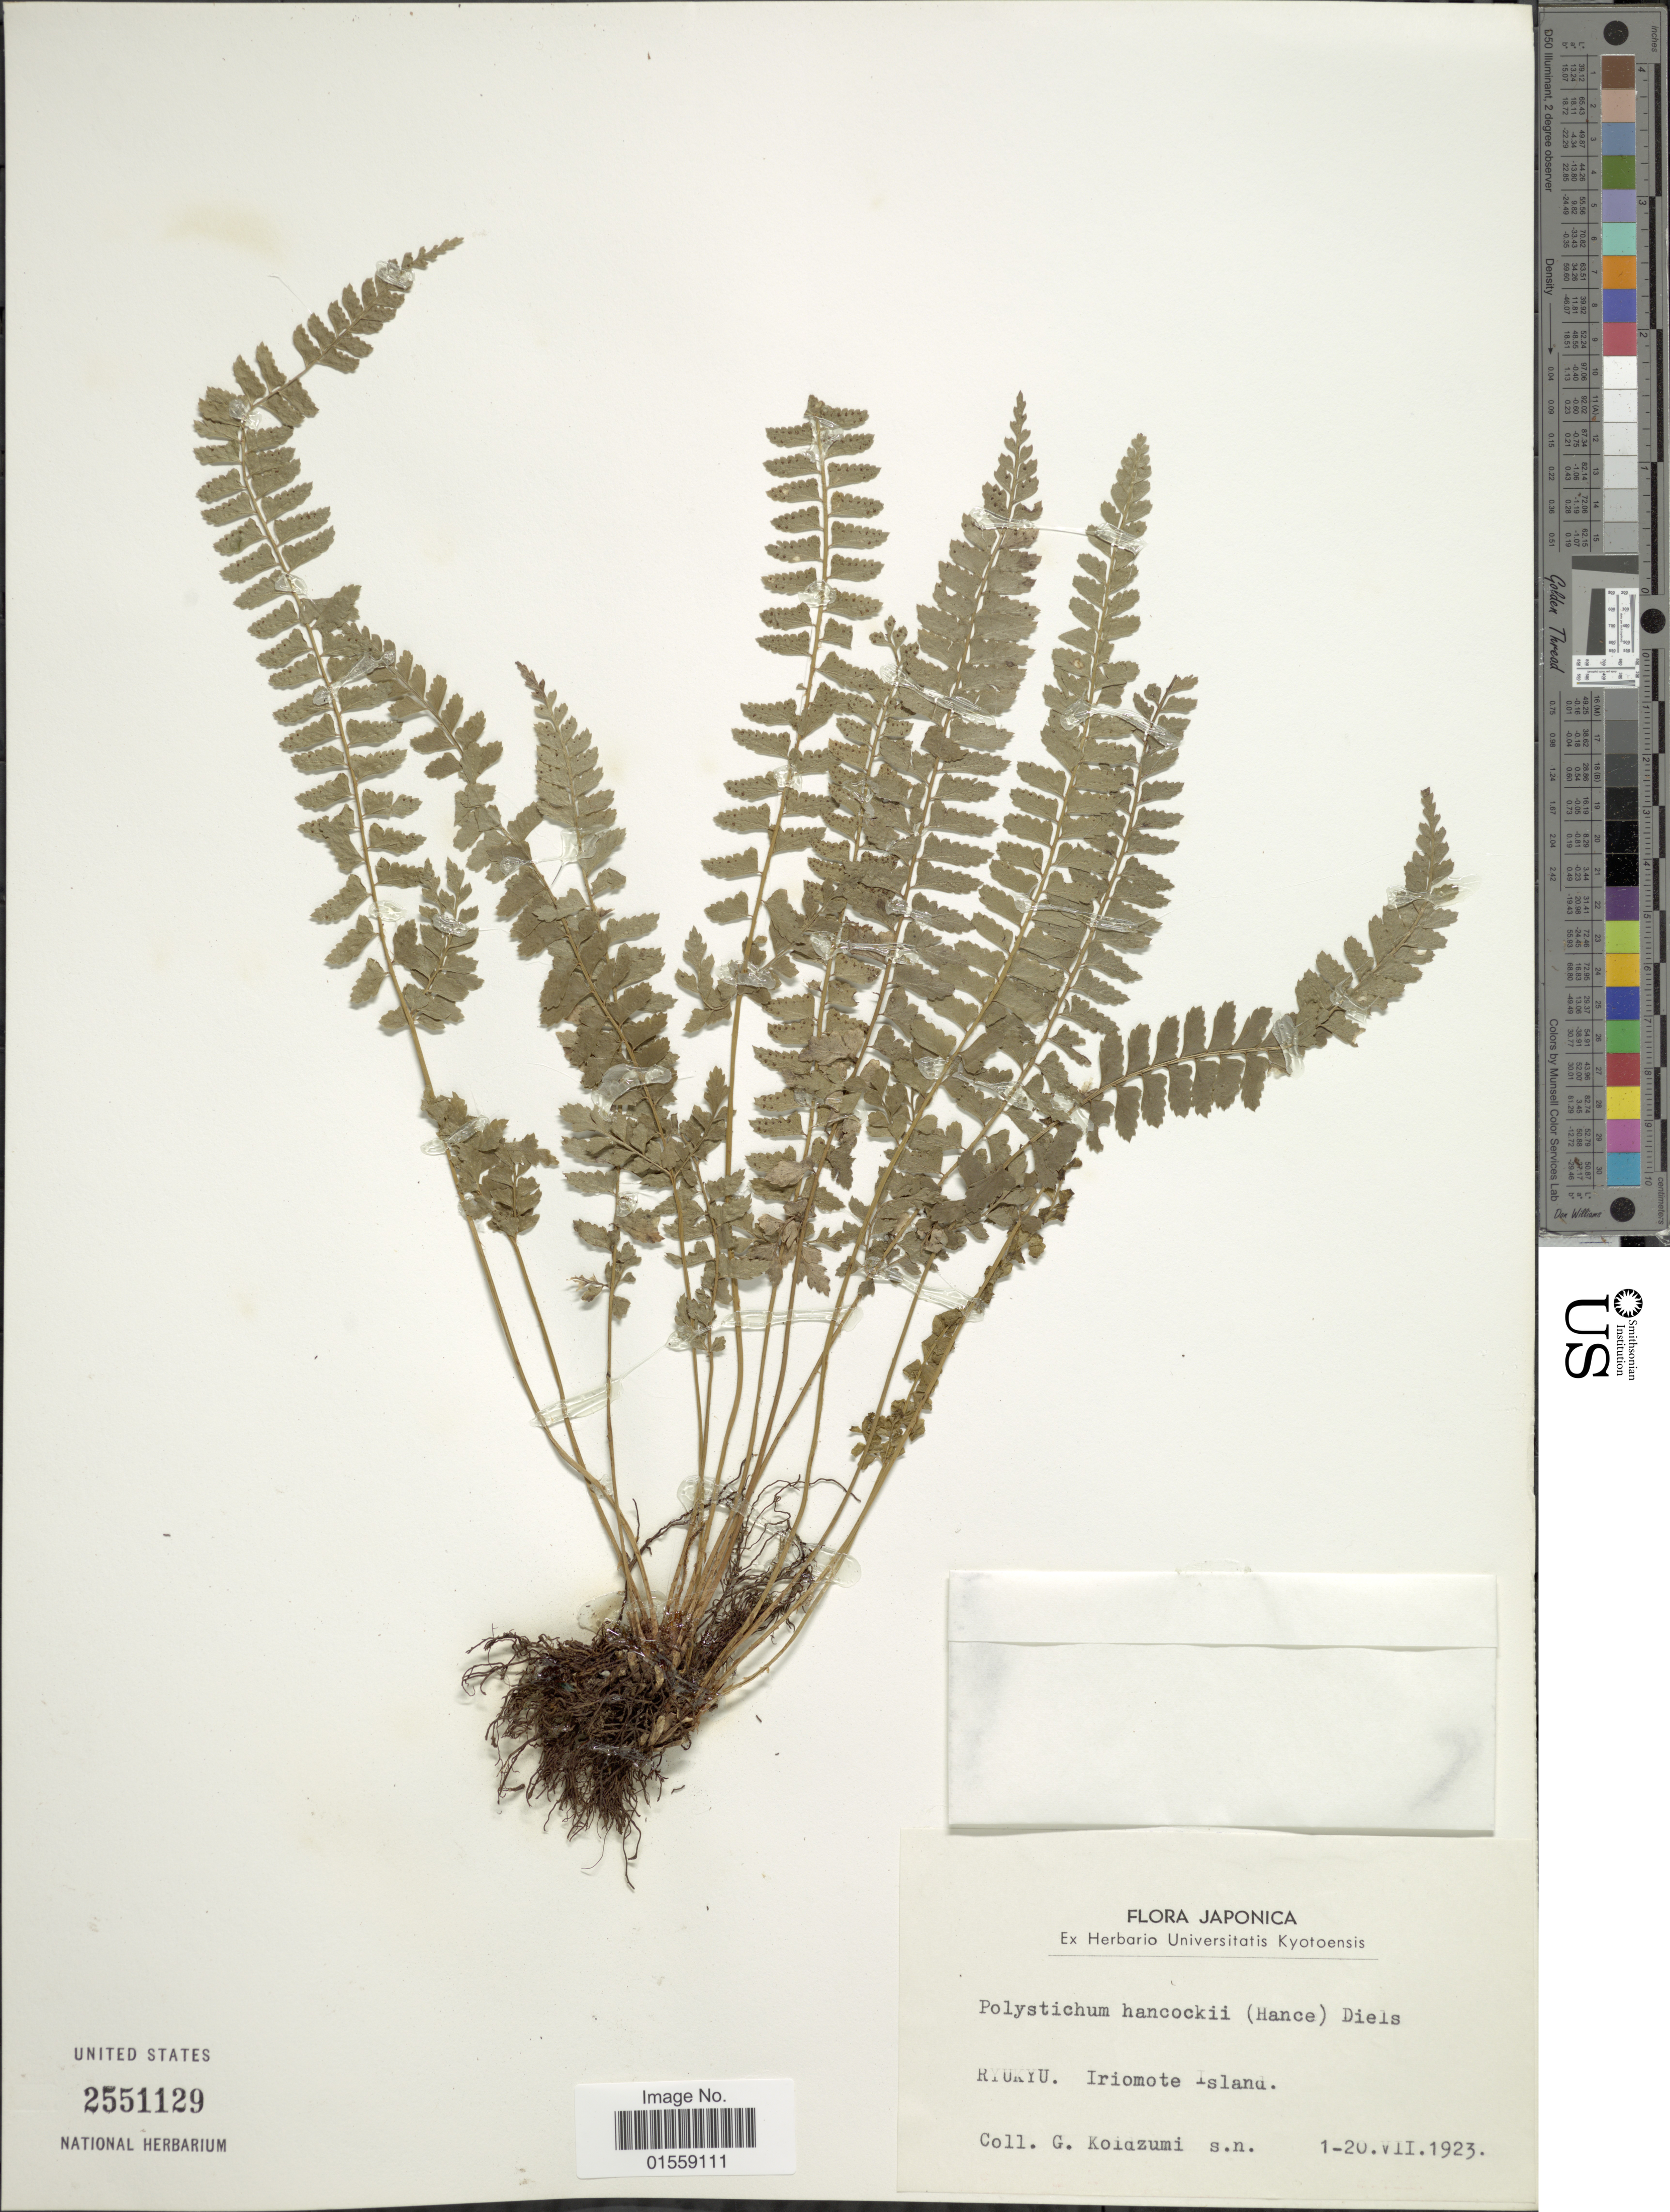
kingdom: Plantae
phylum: Tracheophyta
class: Polypodiopsida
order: Polypodiales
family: Dryopteridaceae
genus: Polystichum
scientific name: Polystichum hancockii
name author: (Hance) Diels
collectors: G. Koidzumi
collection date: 1923-07-01/1923-07-20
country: Japan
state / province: Okinawa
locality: Japonica, Ryukyu., Iriomote Island.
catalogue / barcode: US 2551129